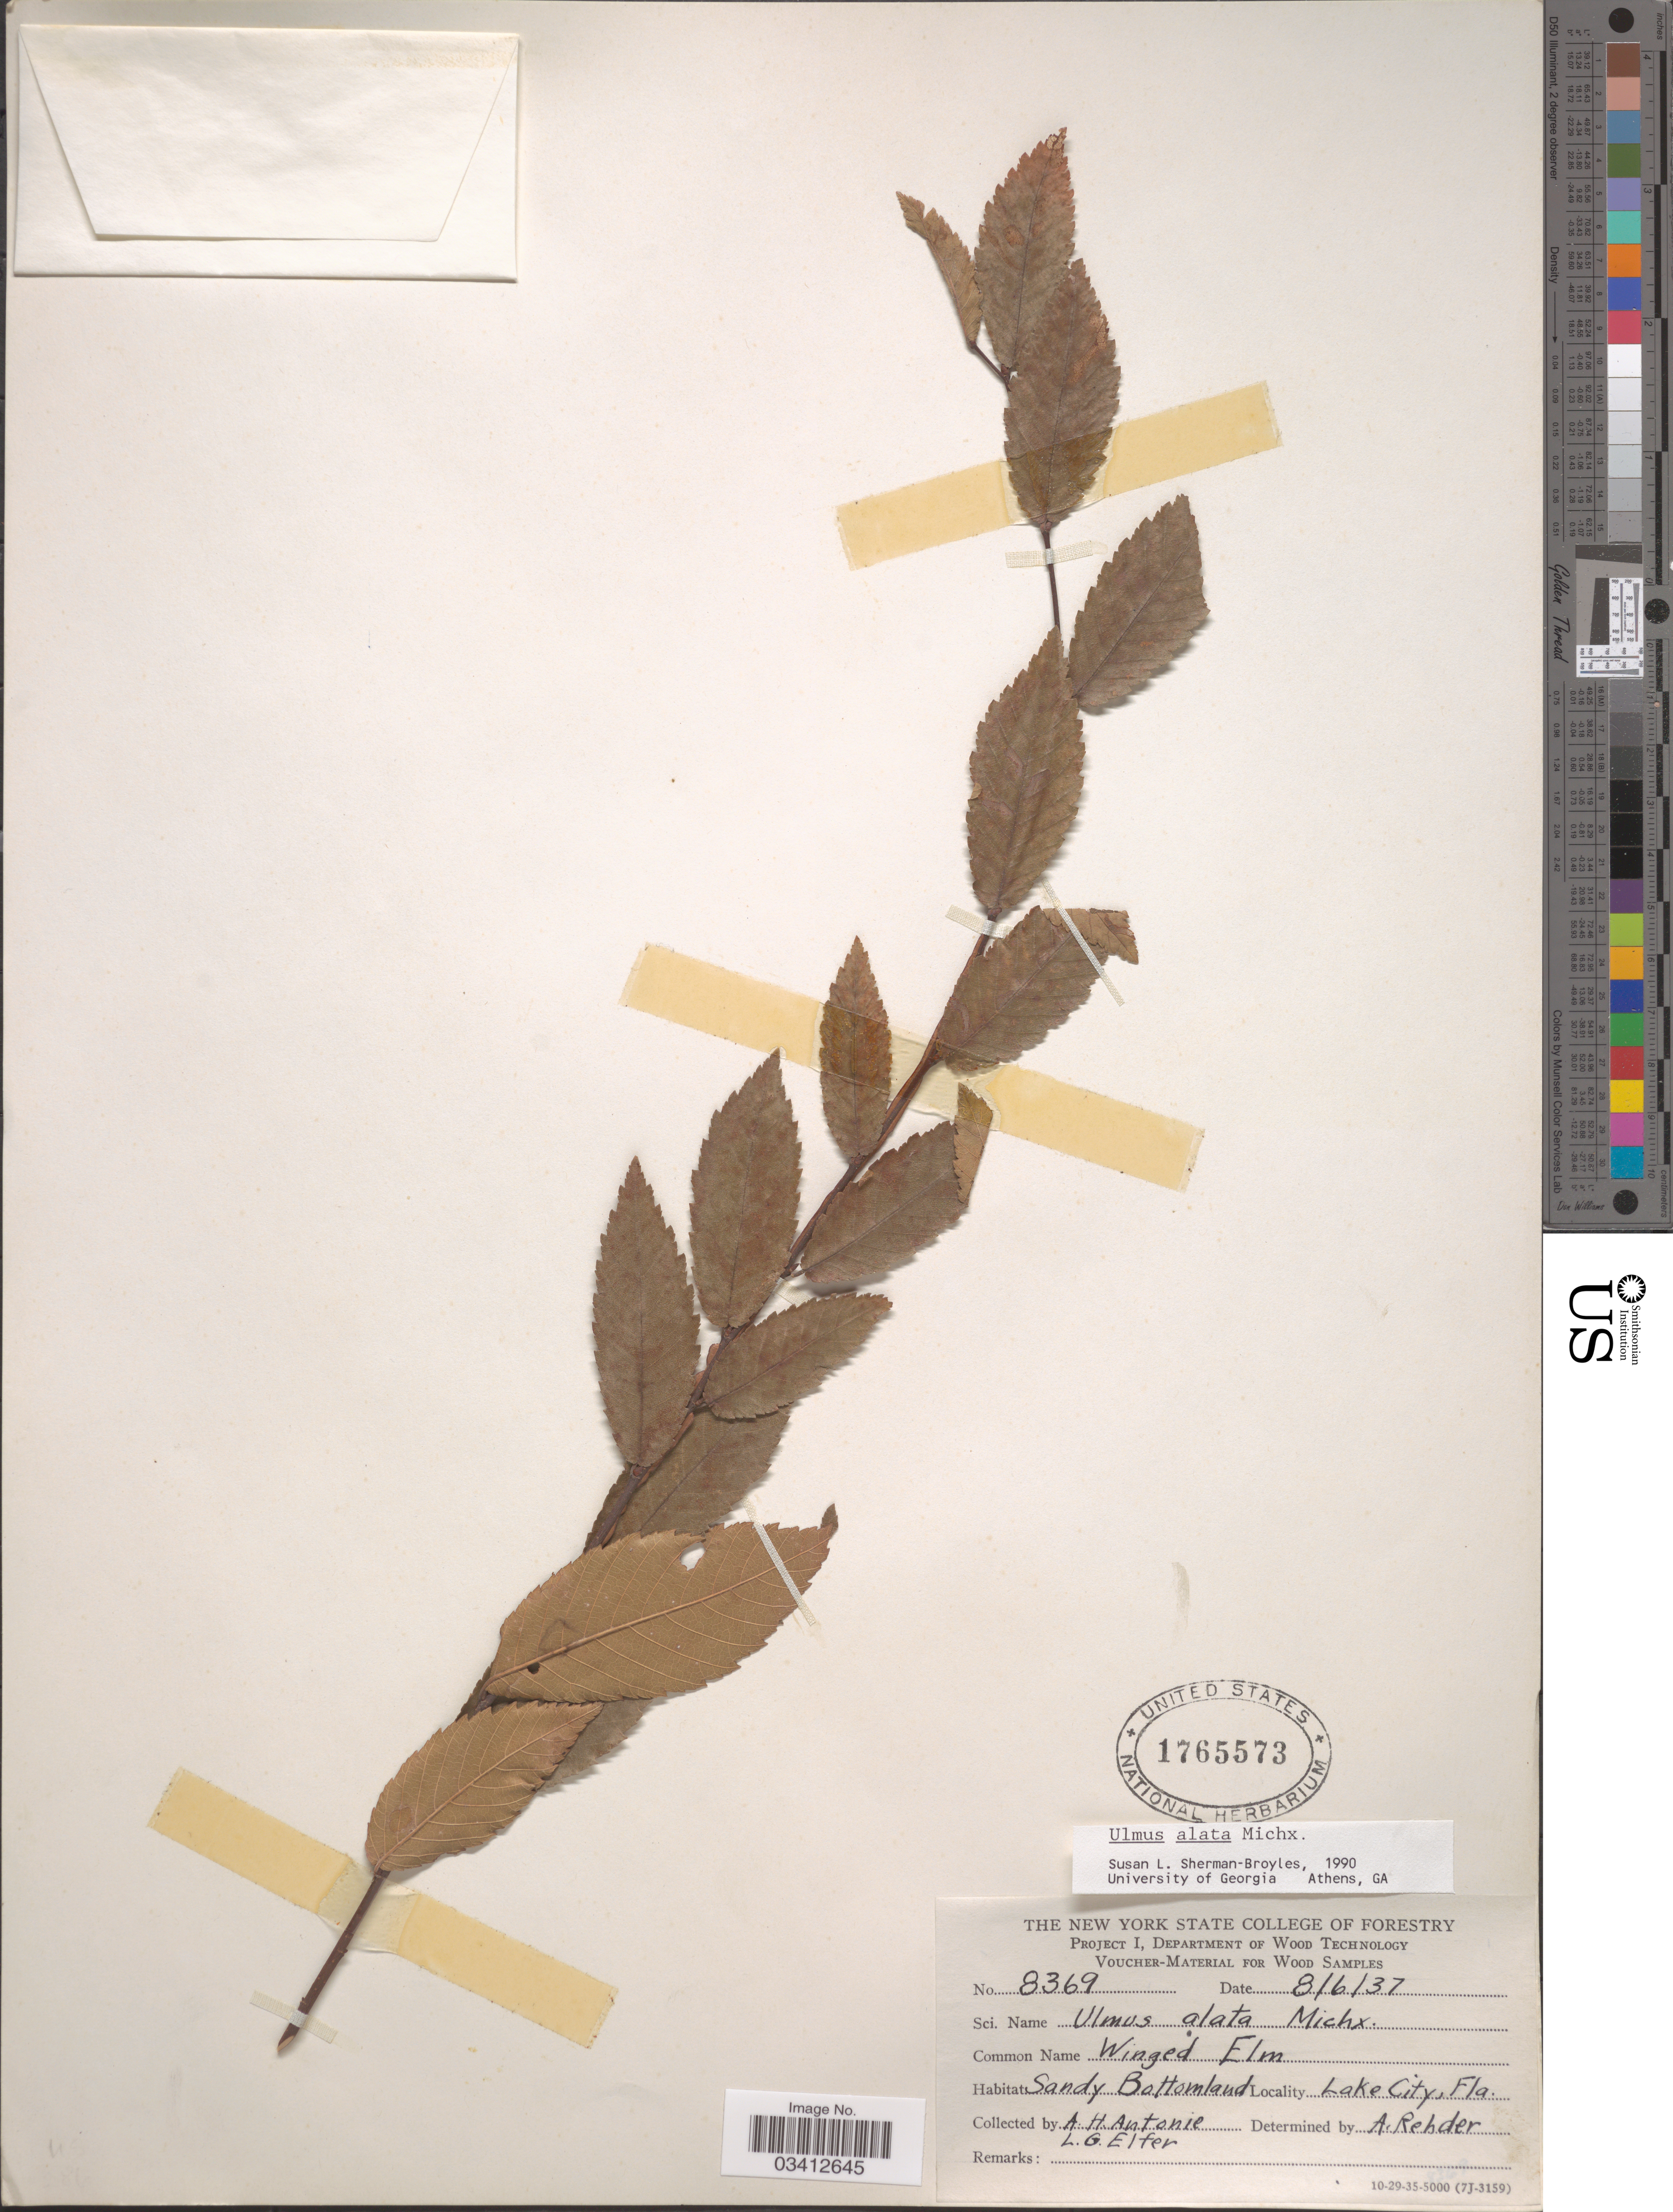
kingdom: Plantae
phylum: Tracheophyta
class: Magnoliopsida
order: Rosales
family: Ulmaceae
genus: Ulmus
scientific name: Ulmus alata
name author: Michx.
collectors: A. Antonie & L. Elfer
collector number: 8369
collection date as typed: Transcribed d/m/y: 6/8/37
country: United States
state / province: Florida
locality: Lake City.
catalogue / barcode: US 1765573